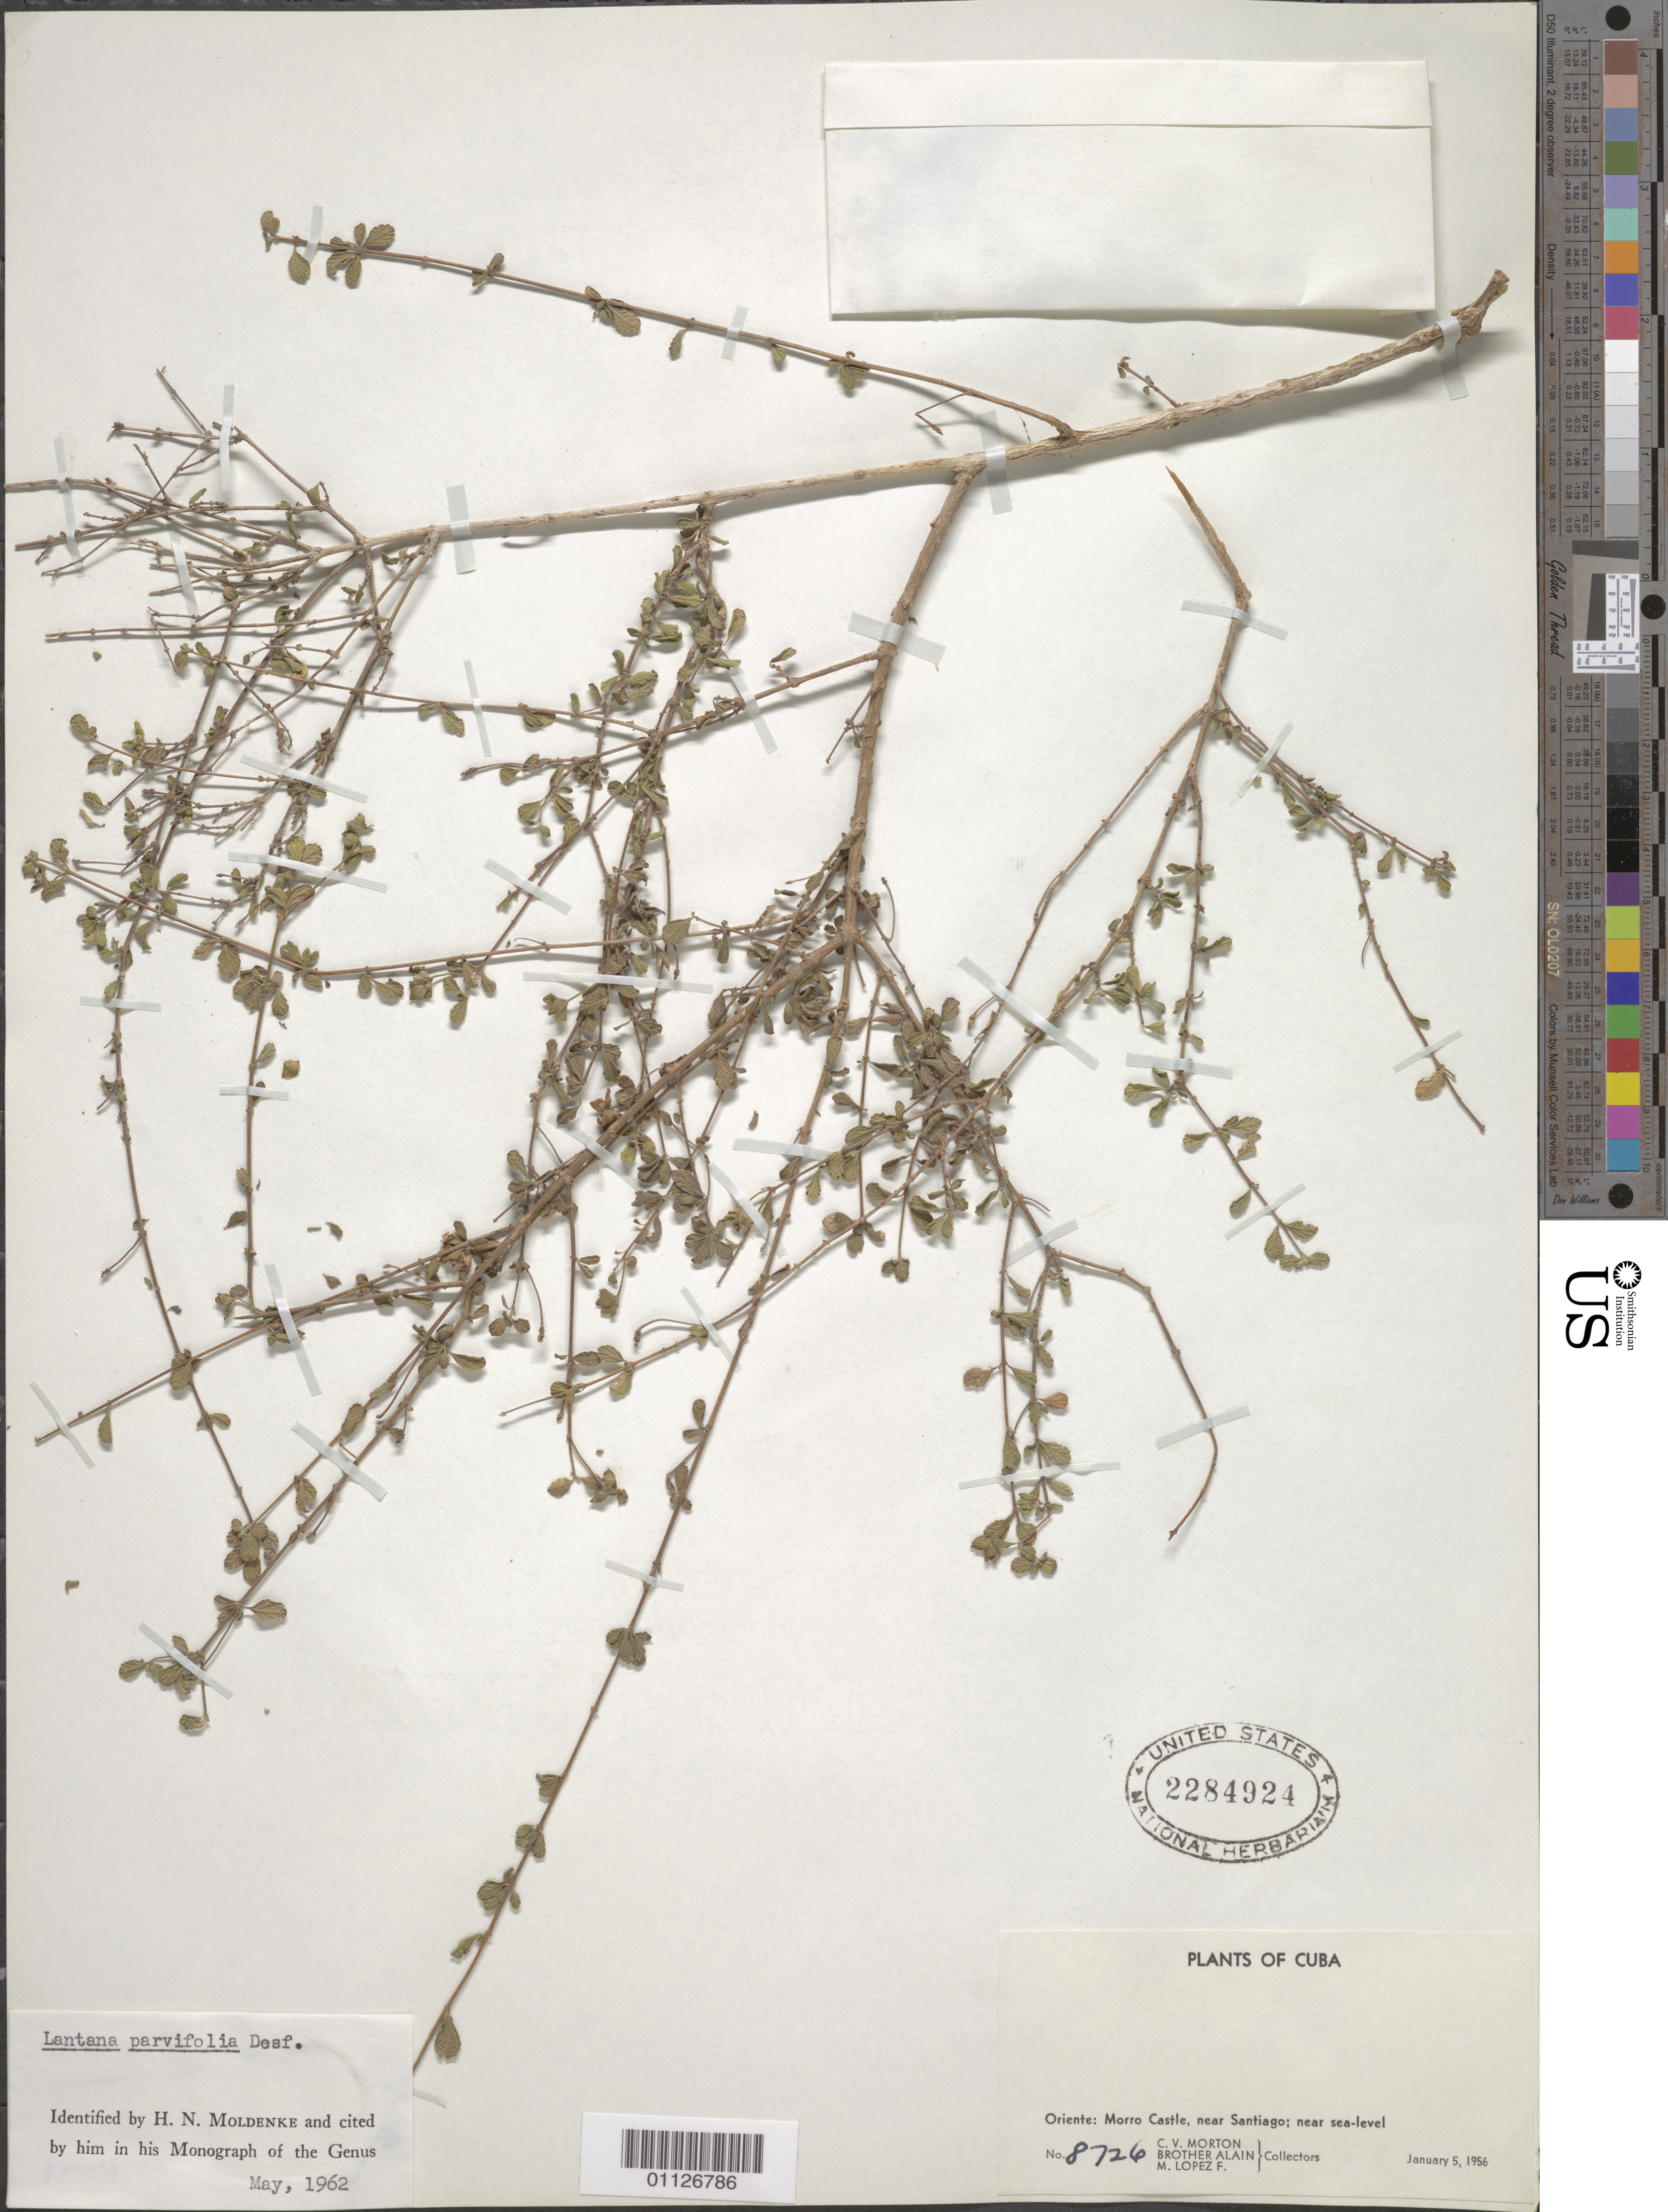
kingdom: Plantae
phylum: Tracheophyta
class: Magnoliopsida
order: Lamiales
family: Verbenaceae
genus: Lantana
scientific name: Lantana parvifolia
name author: Desf.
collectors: C. V. Morton, A. H. Liogier & M. López Figueiras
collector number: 8726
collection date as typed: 05 Jan 1956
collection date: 1956-01-05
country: Cuba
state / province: Santiago de Cuba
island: Cuba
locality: Morro Castle, near Santiago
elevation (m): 0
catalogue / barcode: US 2284924